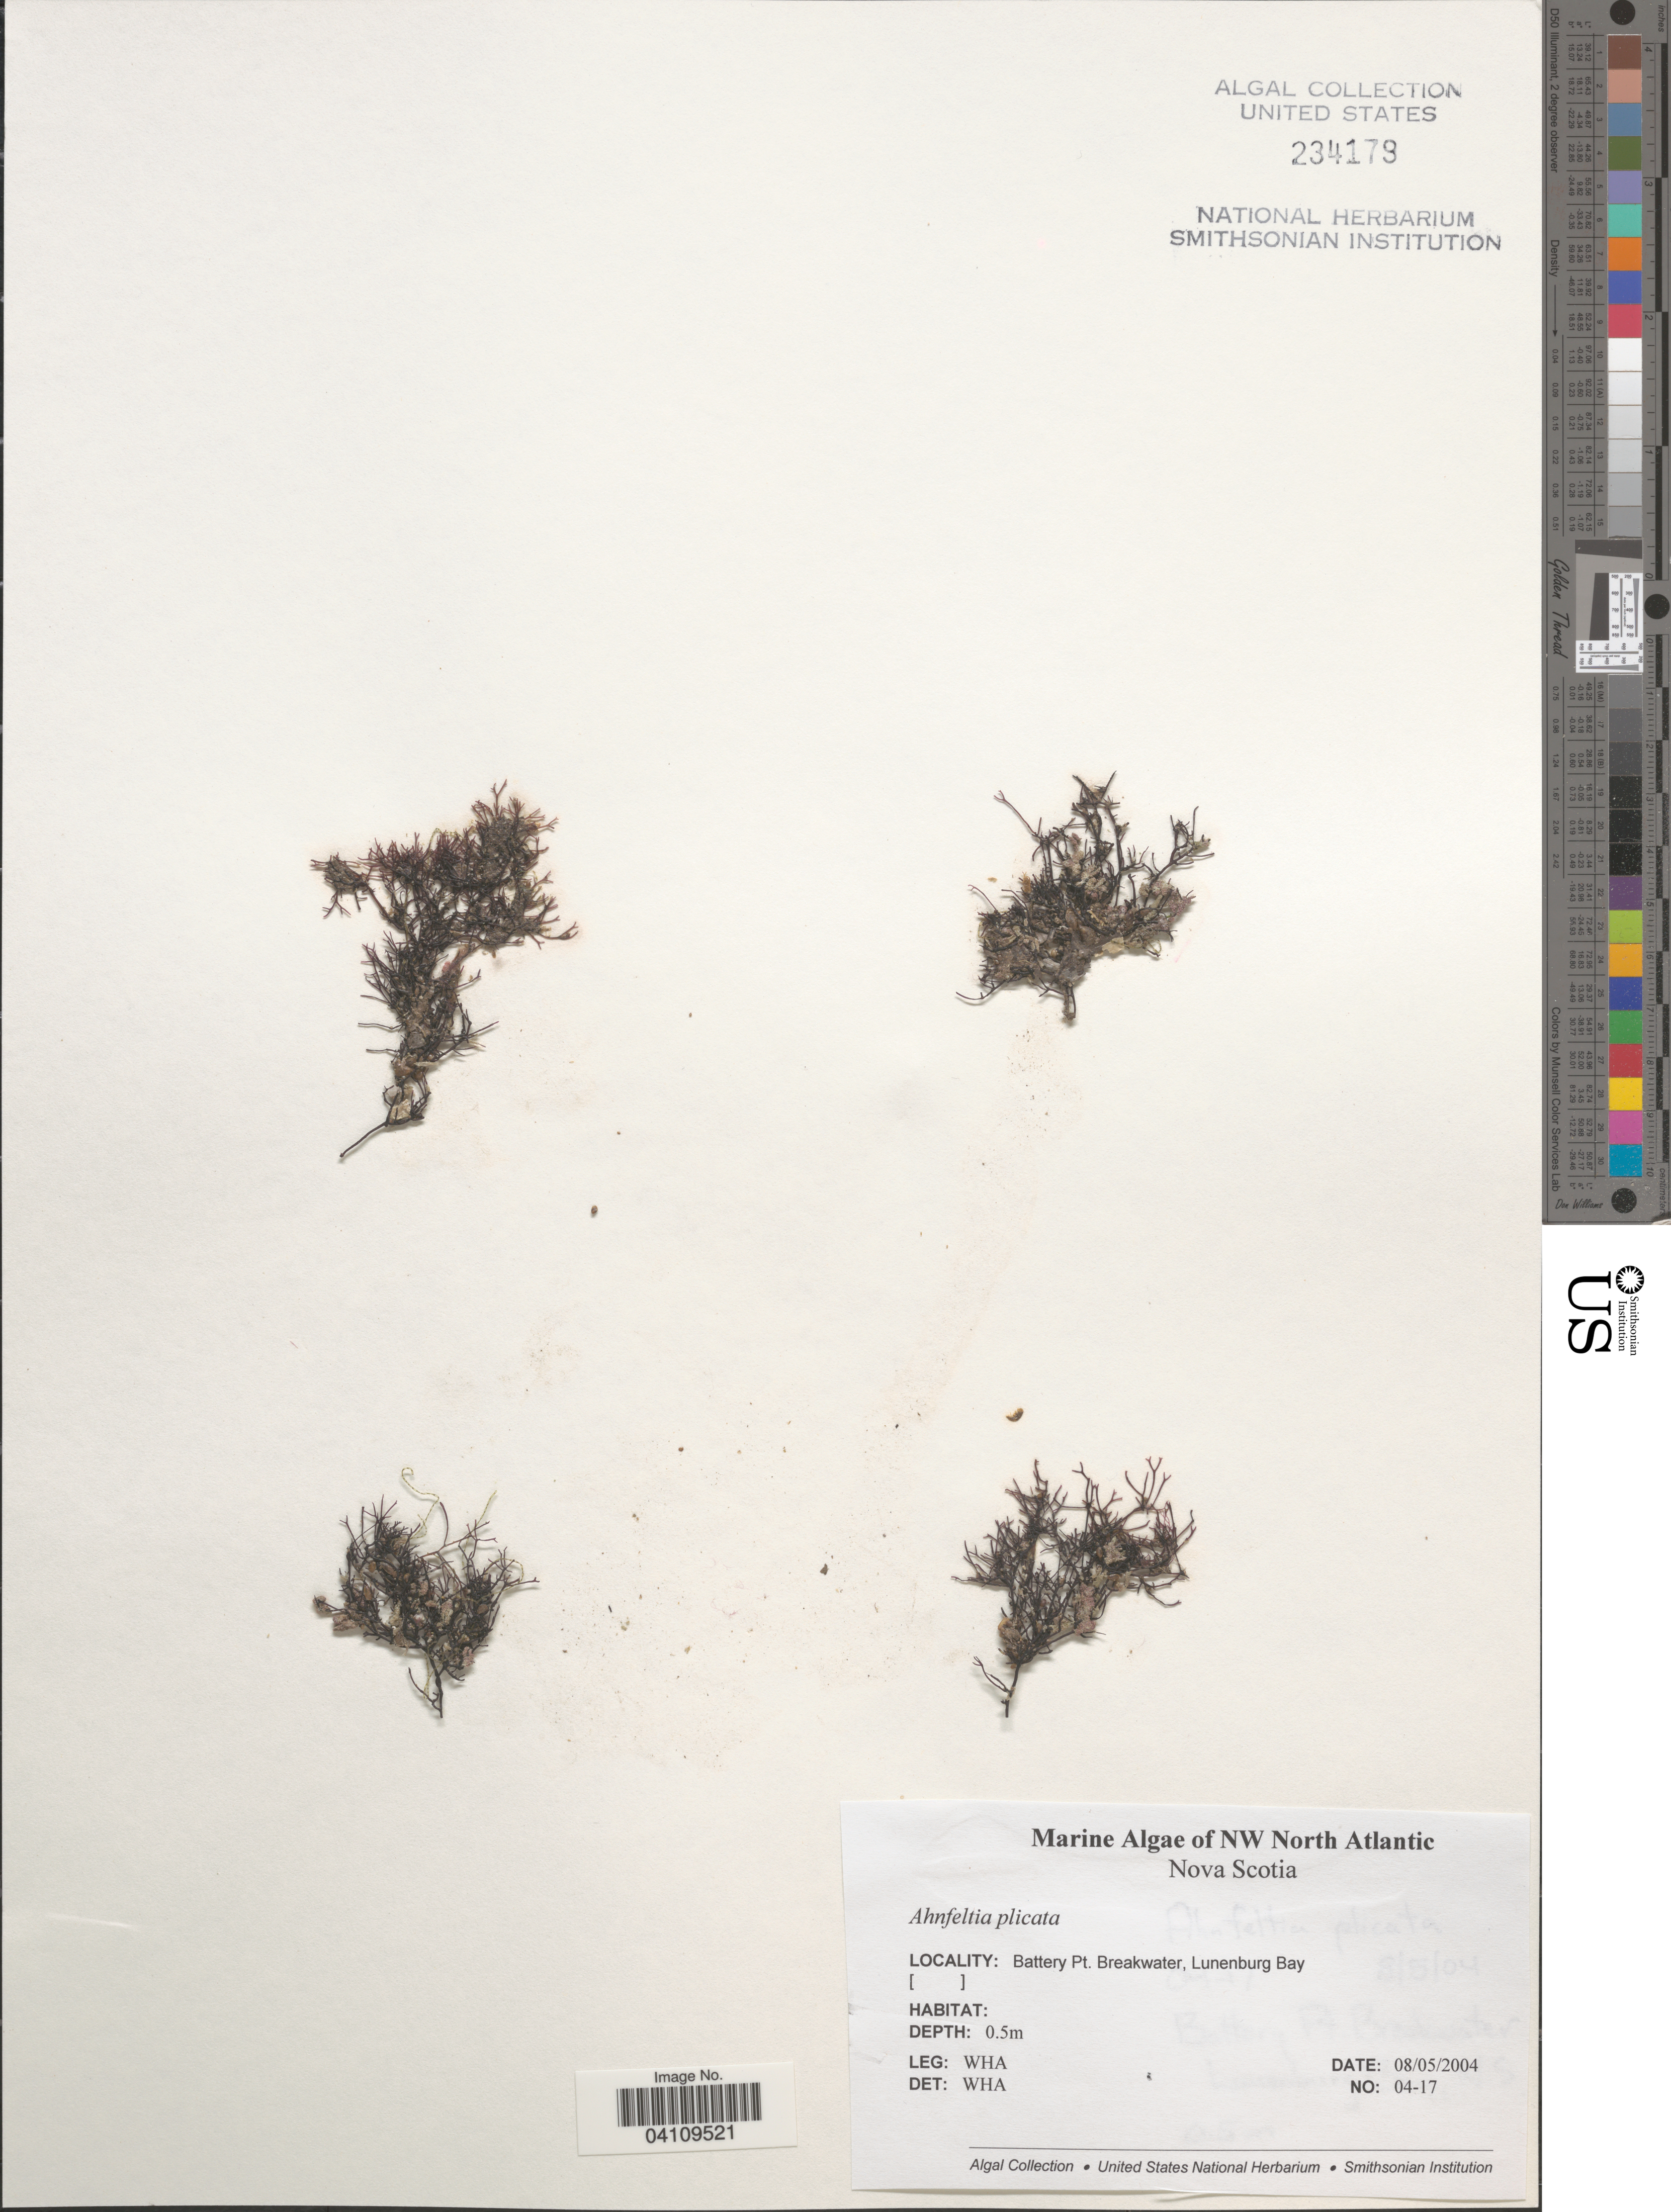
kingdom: Plantae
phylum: Rhodophyta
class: Florideophyceae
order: Ahnfeltiales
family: Ahnfeltiaceae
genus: Ahnfeltia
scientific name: Ahnfeltia plicata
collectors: W. H. Adey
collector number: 04-17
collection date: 2004-05-08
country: Canada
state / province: Nova Scotia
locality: NW North Atlantic. Battery Pt. Breakwater, Lunenburg Bay.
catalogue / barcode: US 234179